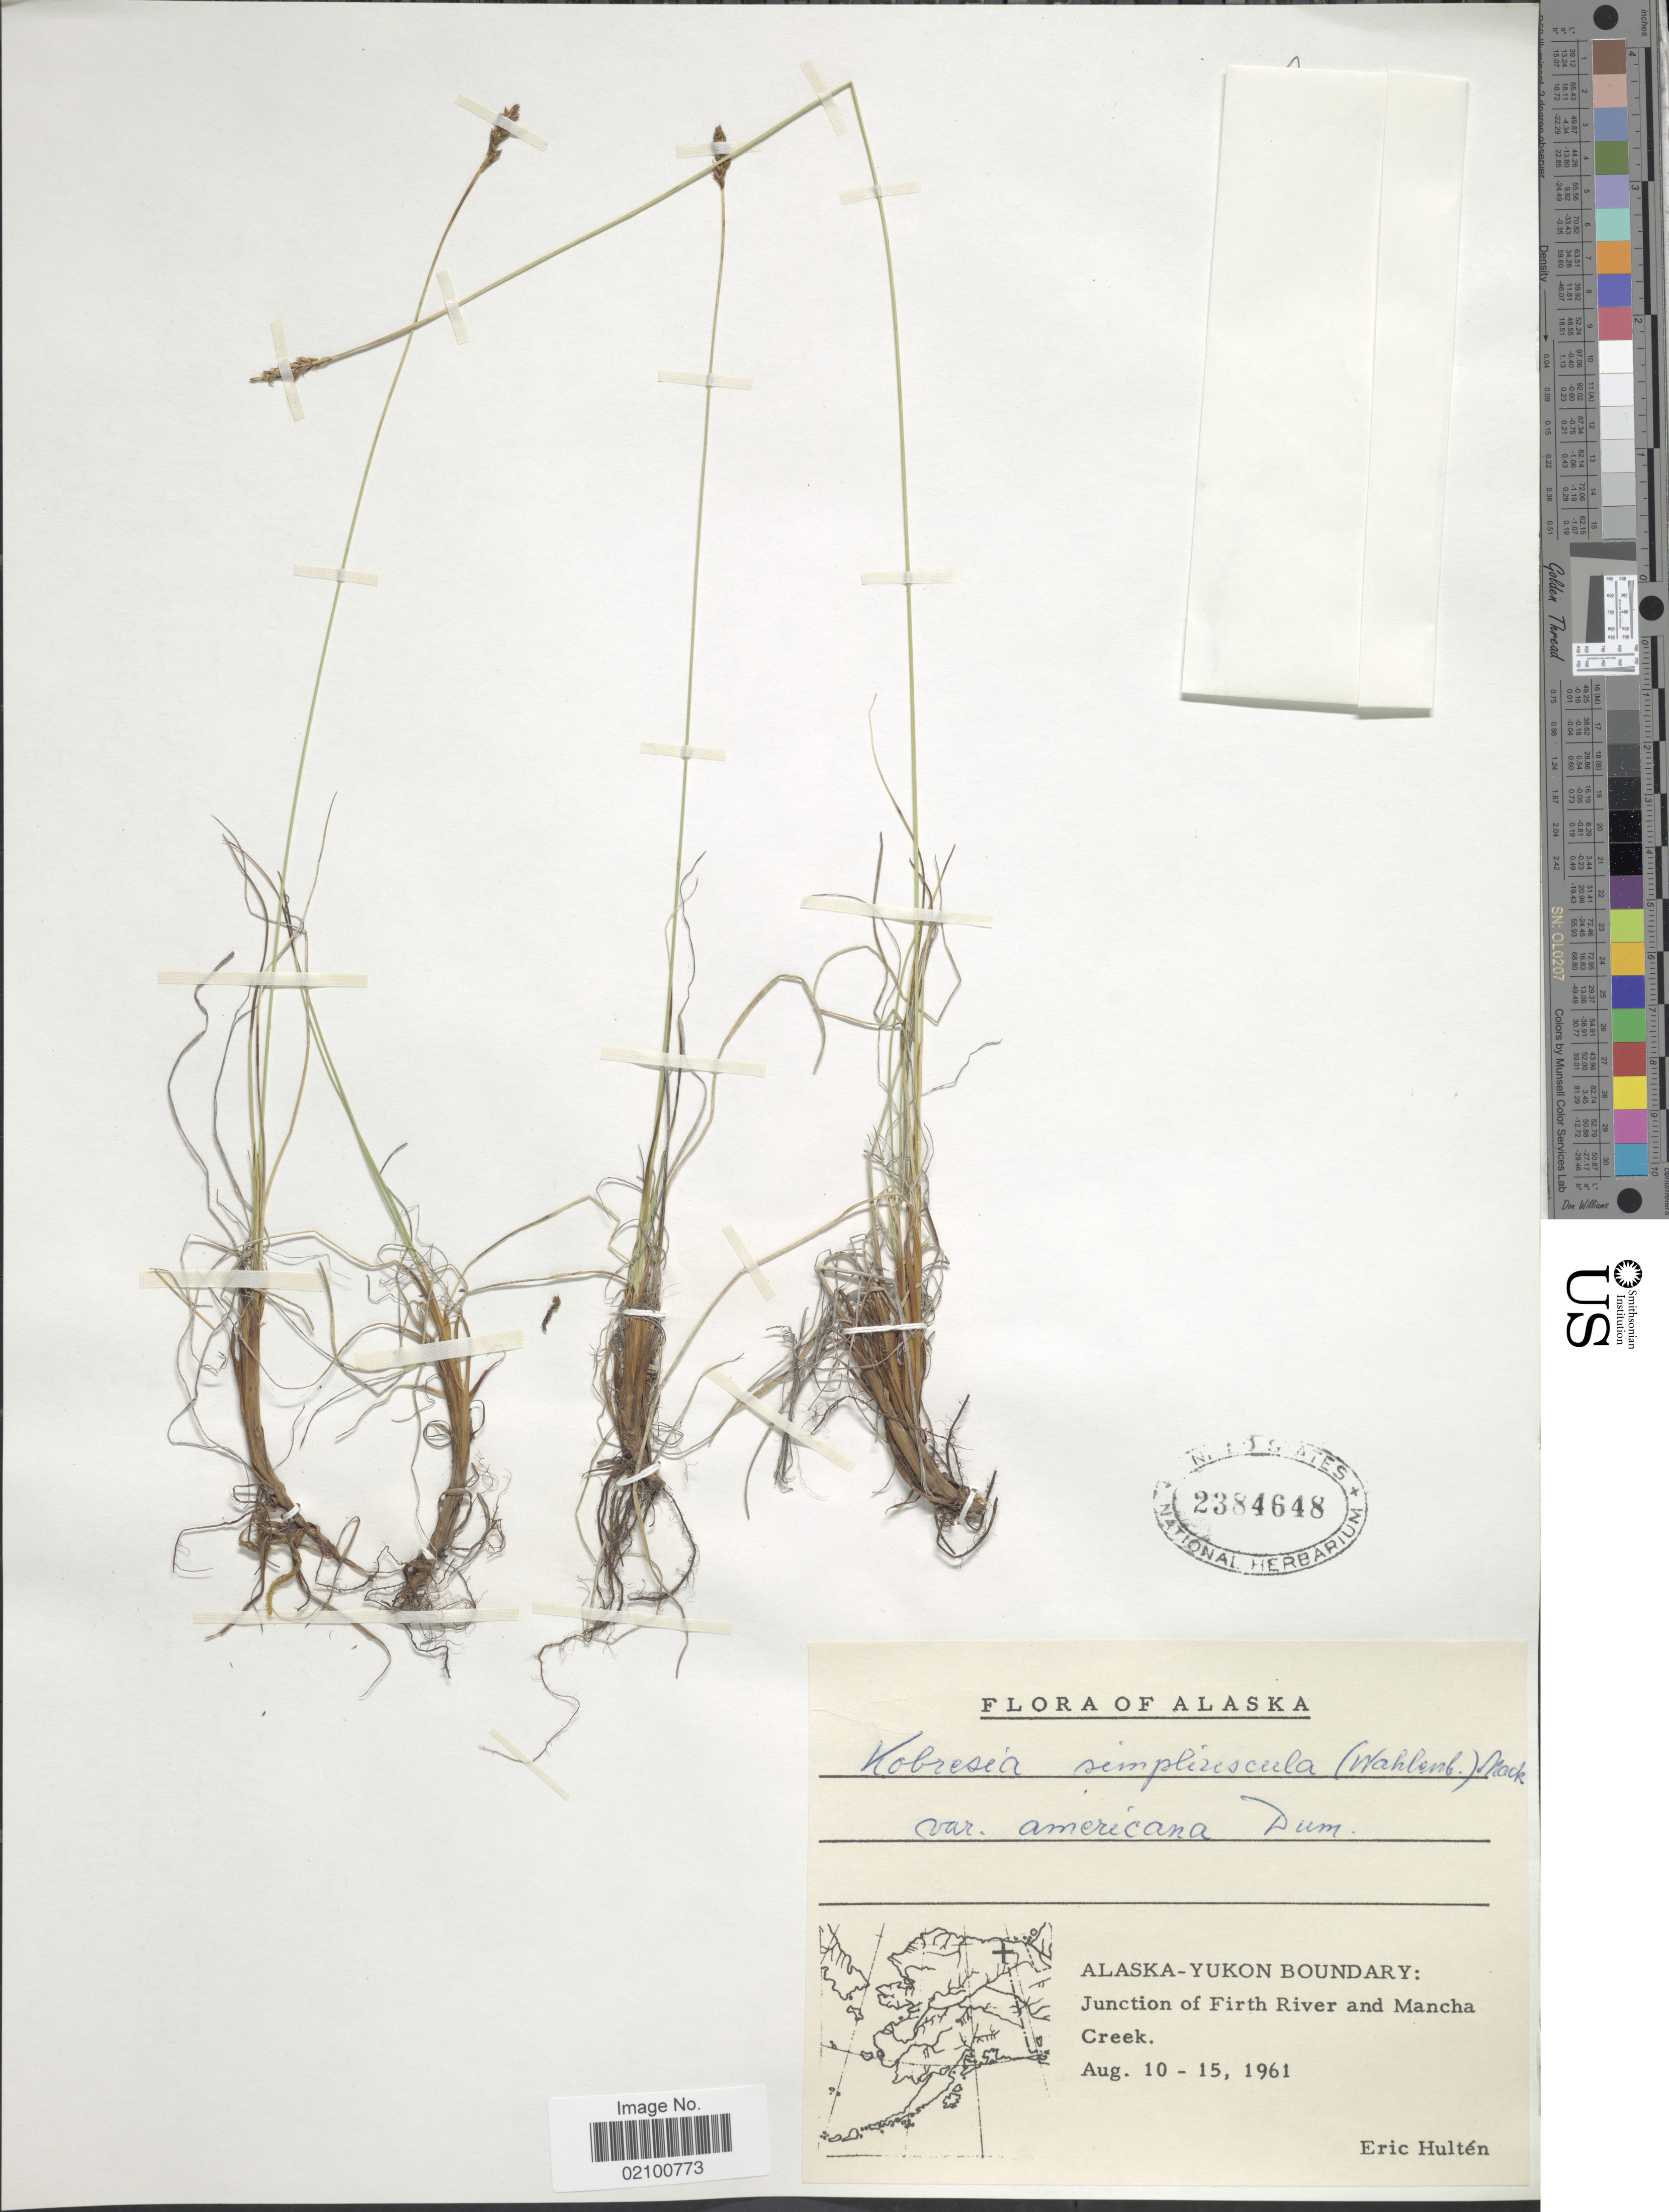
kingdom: Plantae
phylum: Tracheophyta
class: Liliopsida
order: Poales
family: Cyperaceae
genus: Carex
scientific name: Carex simpliciuscula subsp. simpliciuscula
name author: Wahlenb.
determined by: Strong, M. T., (US), Smithsonian Institution - National Museum of Natural History (UNITED STATES)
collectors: E. G. Hultén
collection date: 1961-08-10/1961-08-15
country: United States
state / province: Alaska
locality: Alaska-Yukon Boundary, junction of Firth River and Mancha Creek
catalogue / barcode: US 2384648